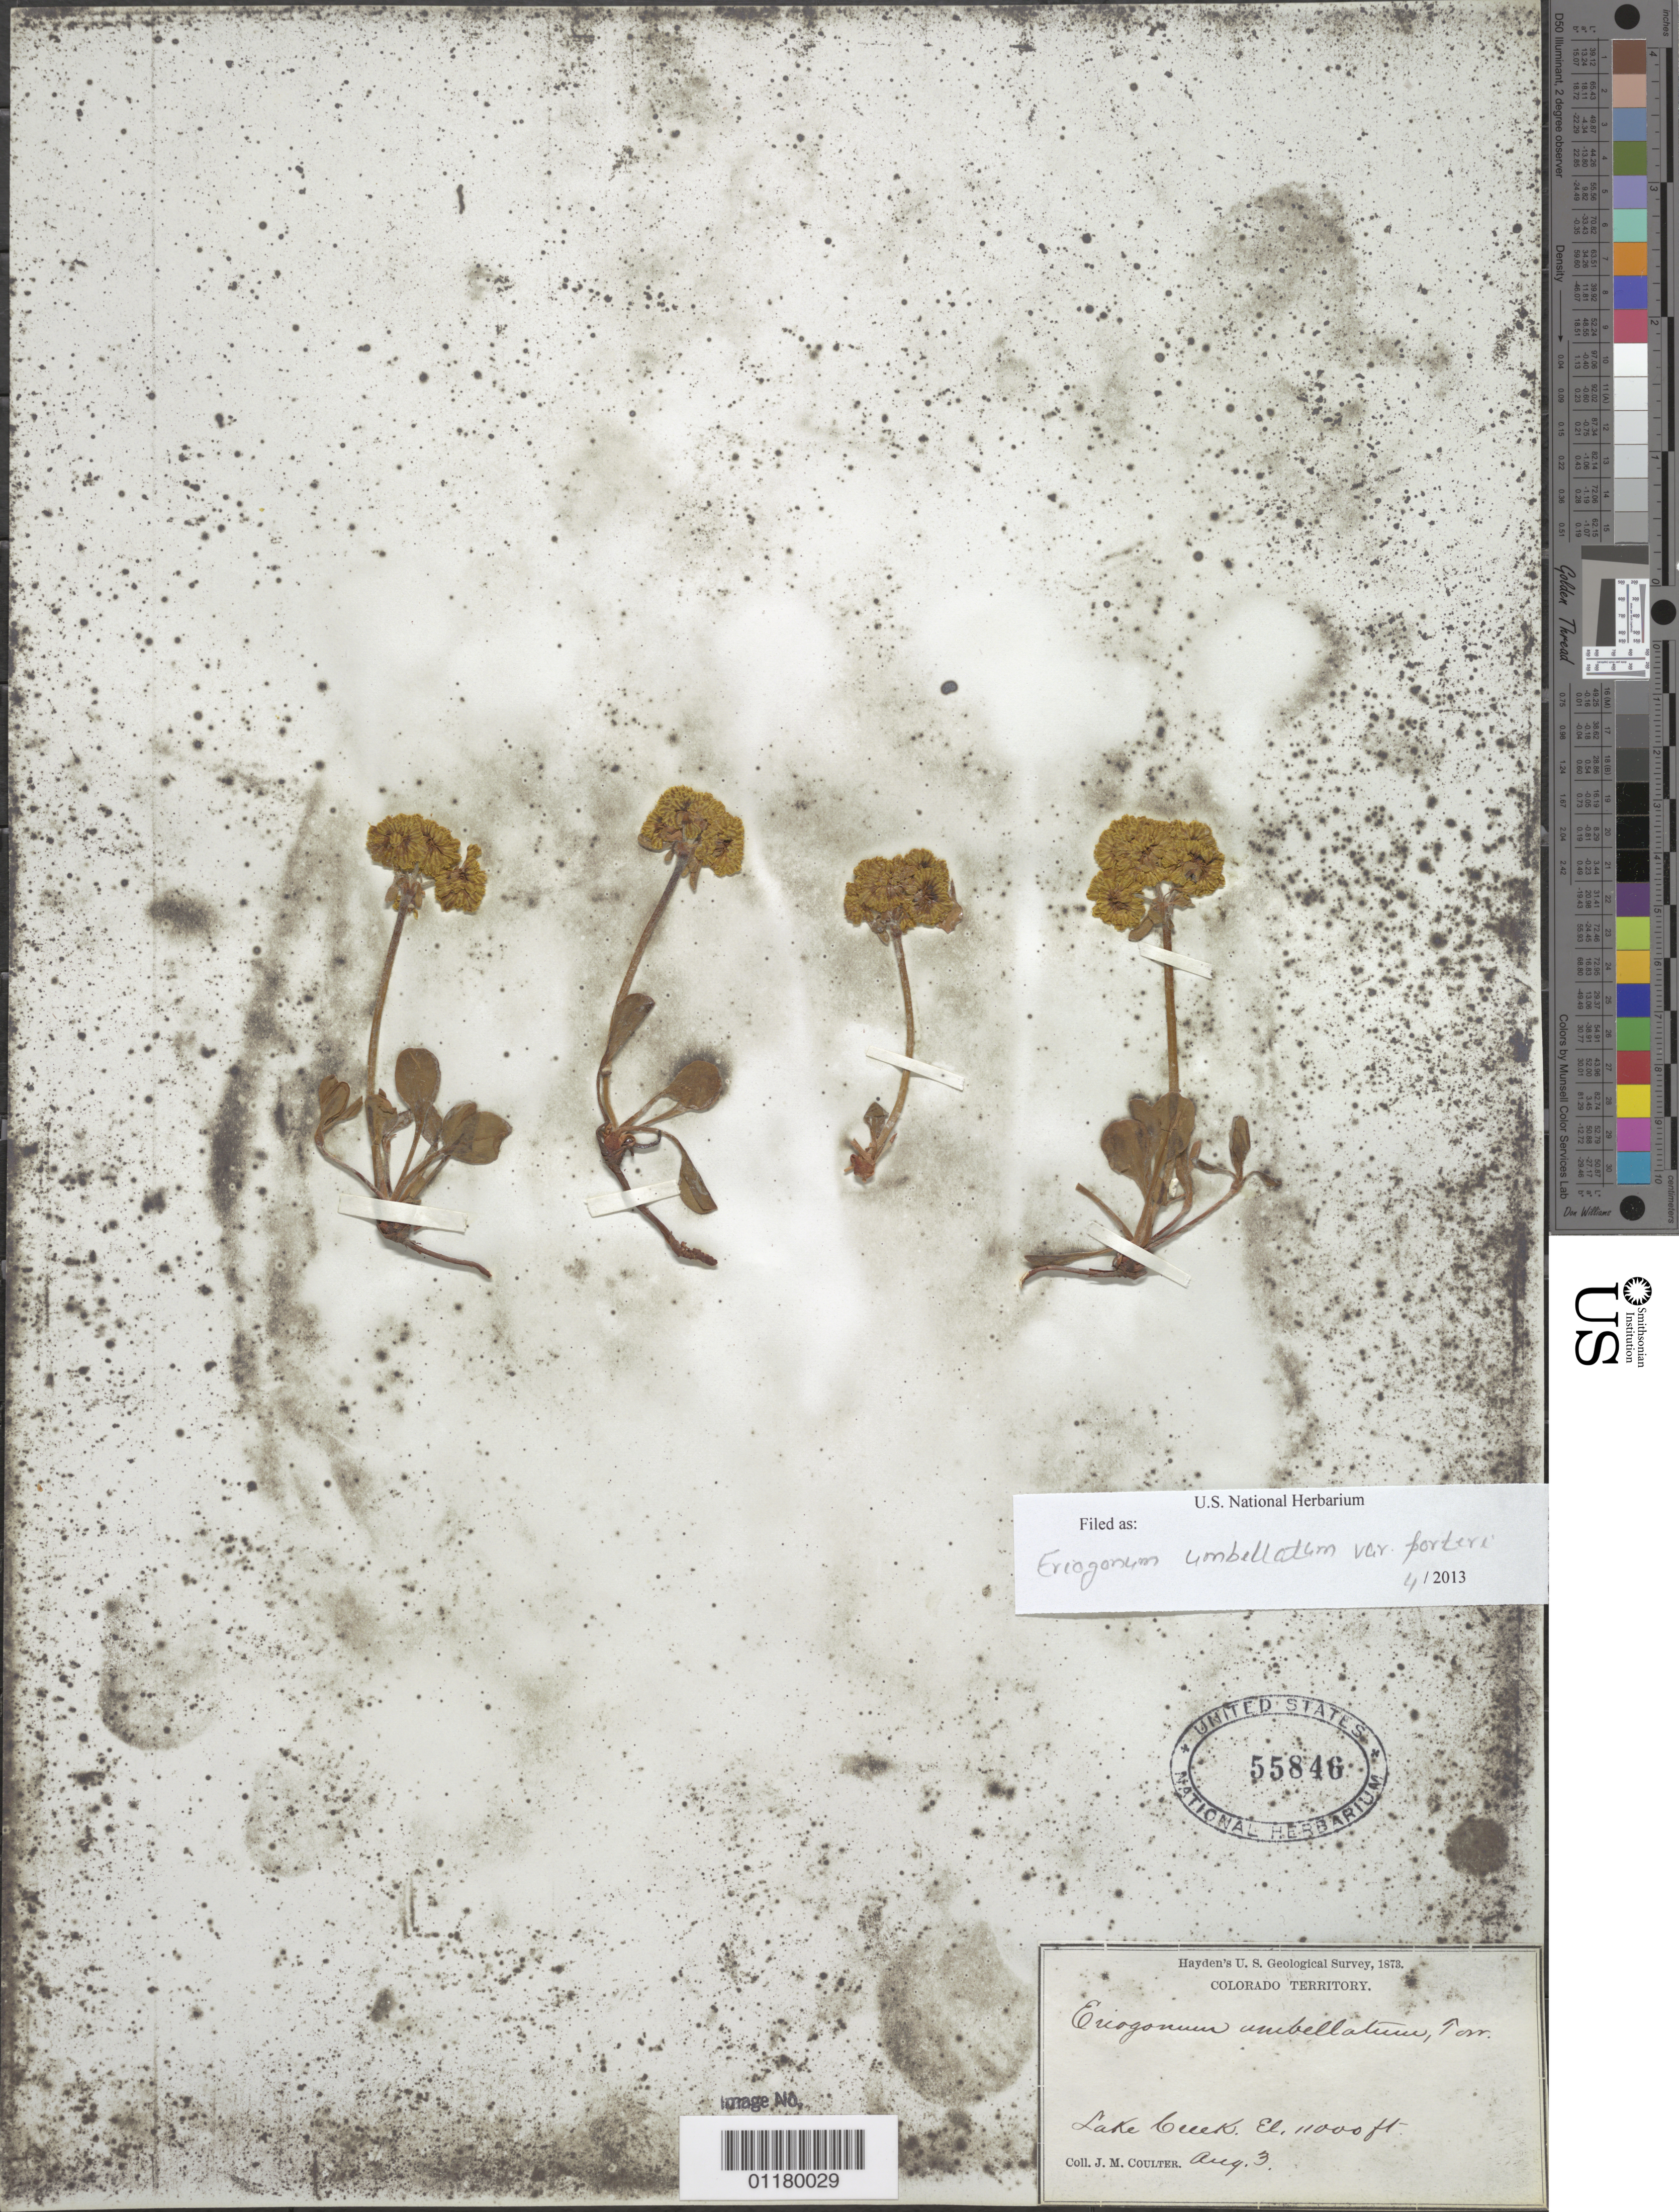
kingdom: Plantae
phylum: Tracheophyta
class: Magnoliopsida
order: Caryophyllales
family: Polygonaceae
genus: Eriogonum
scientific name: Eriogonum umbellatum var. porteri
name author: (Small) S. Stokes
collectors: J. M. Coulter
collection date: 1873-08-03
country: United States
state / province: Colorado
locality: Lake Creek.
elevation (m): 3353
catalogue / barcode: US 55846